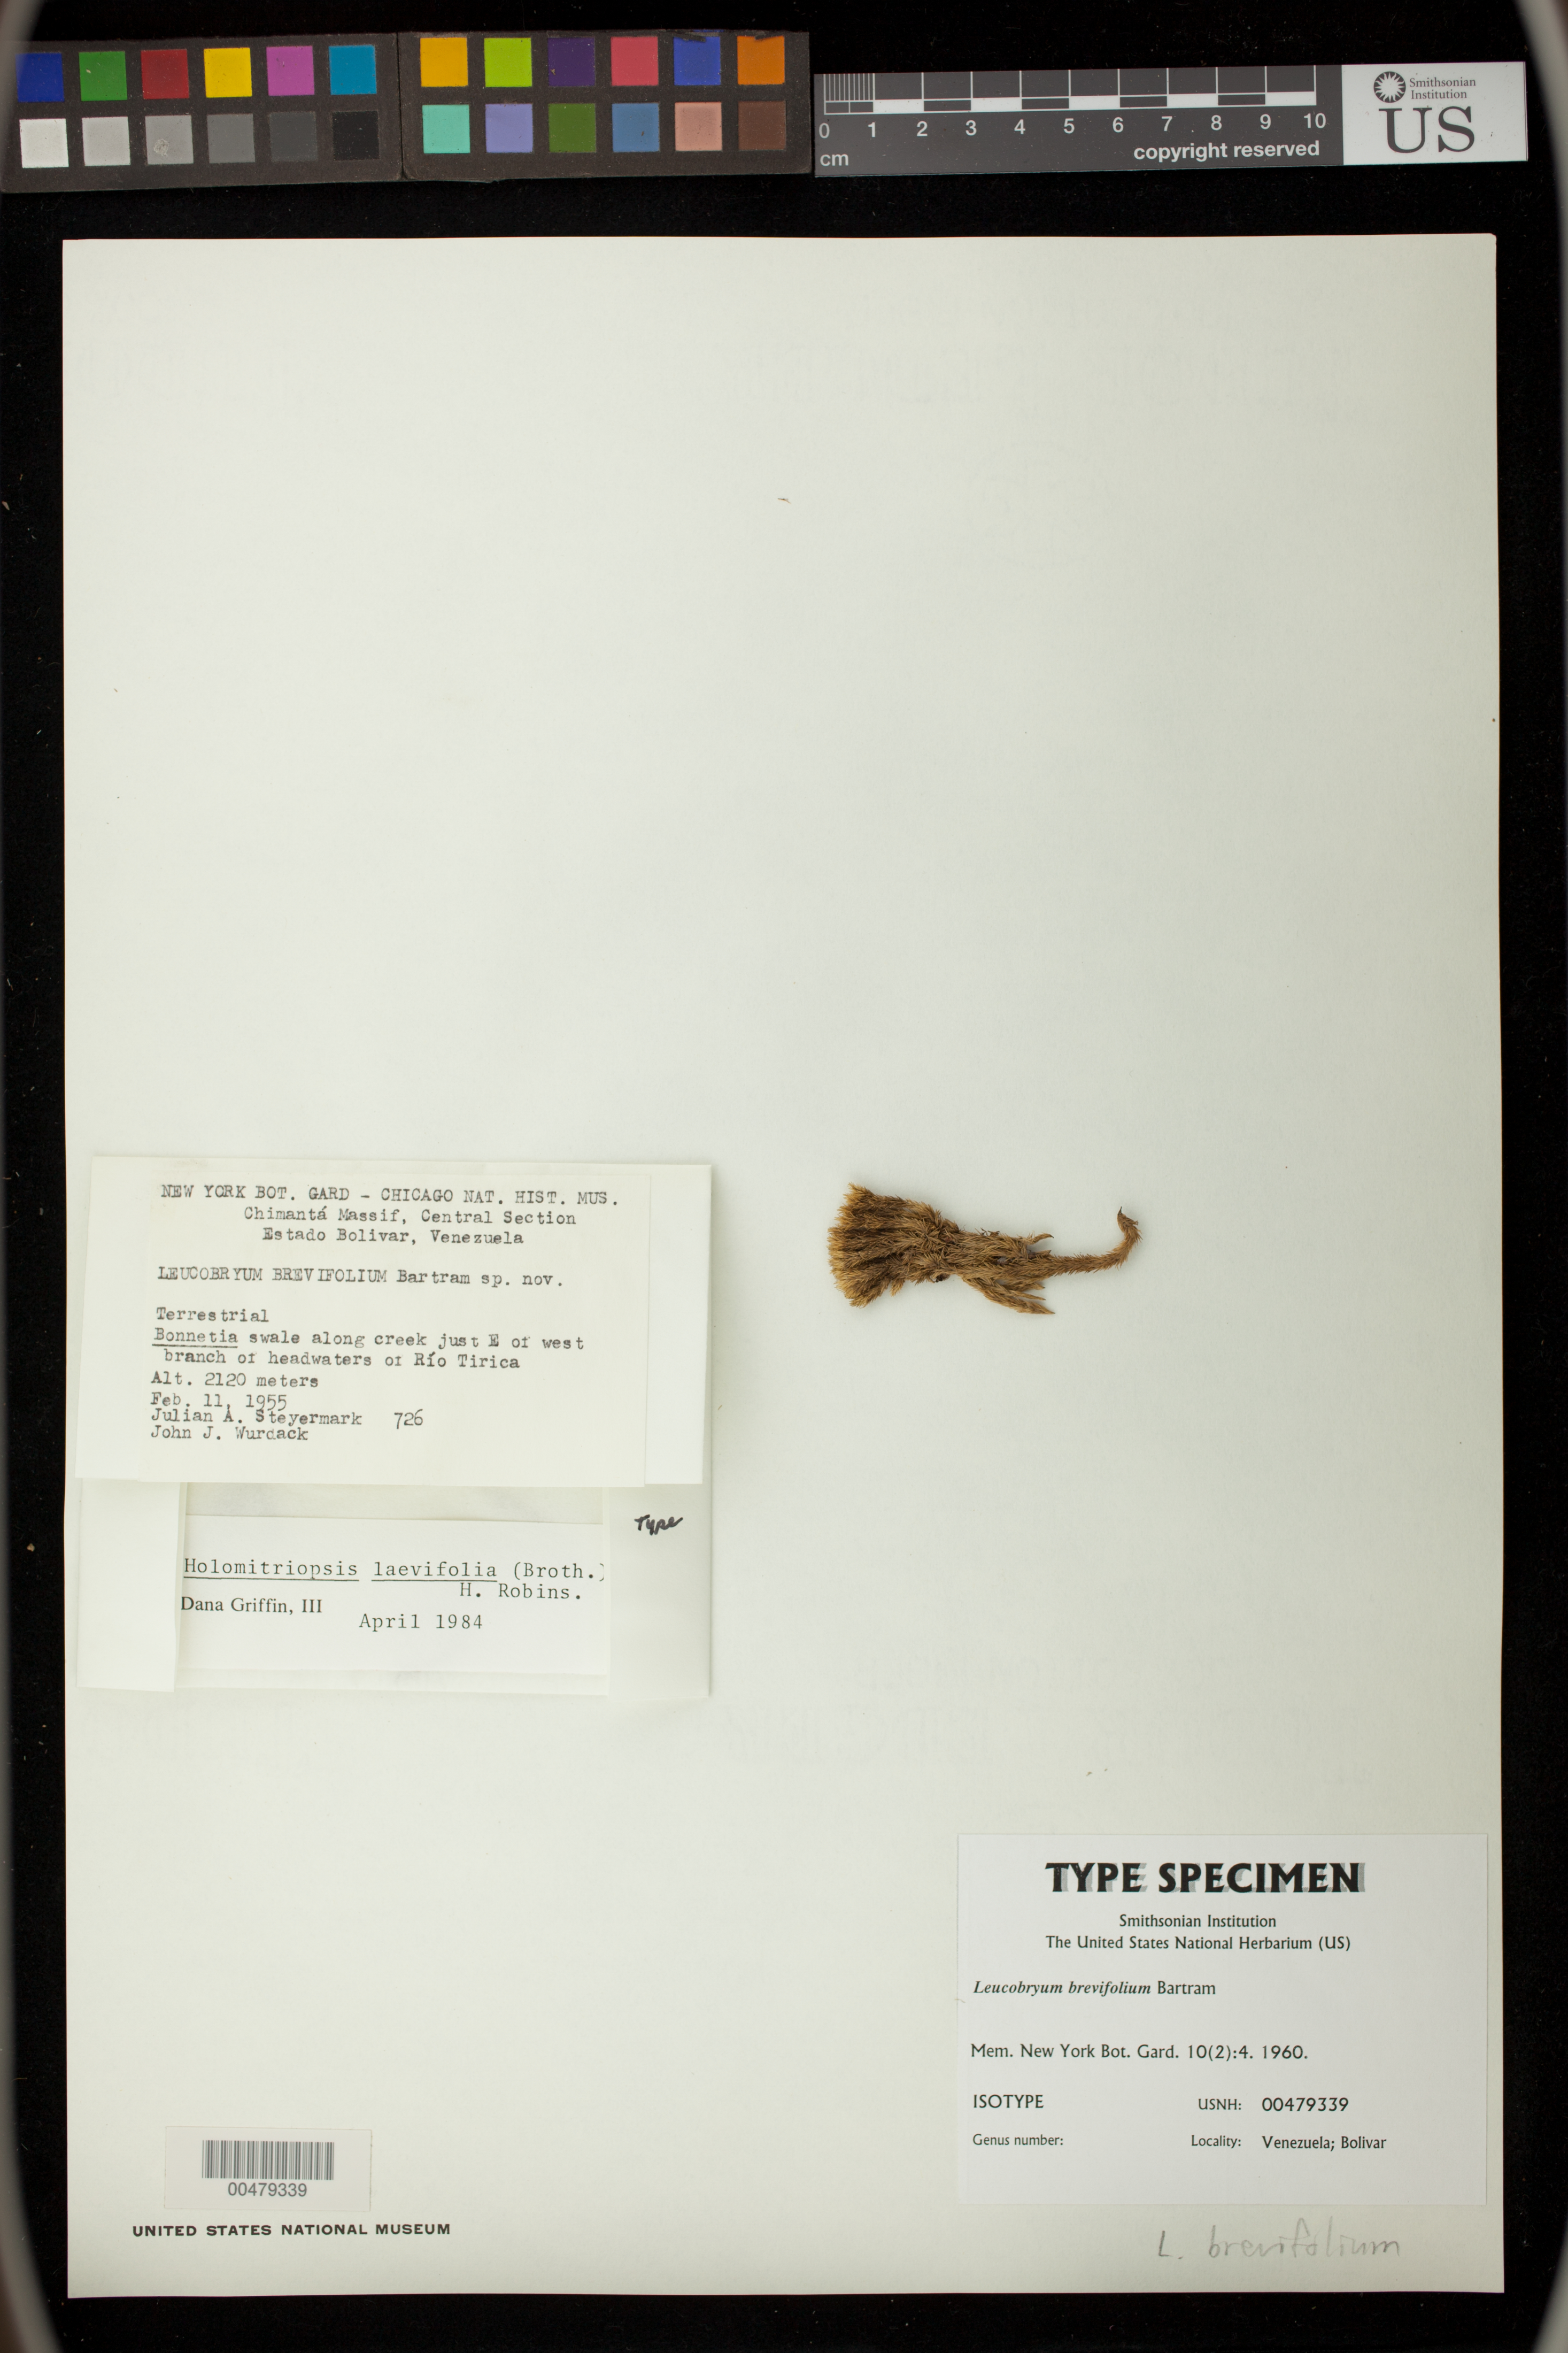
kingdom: Plantae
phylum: Bryophyta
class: Bryopsida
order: Dicranales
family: Leucobryaceae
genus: Leucobryum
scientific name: Leucobryum brevifolium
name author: E.B. Bartram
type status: Isotype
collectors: J. Steyermark & J. J. Wurdack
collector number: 726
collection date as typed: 11 Feb 1955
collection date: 1955-02-11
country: Venezuela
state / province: Bolivar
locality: Chimanta Massif, central section, along creek just E of W branch of headwaters of Rio Tirica.